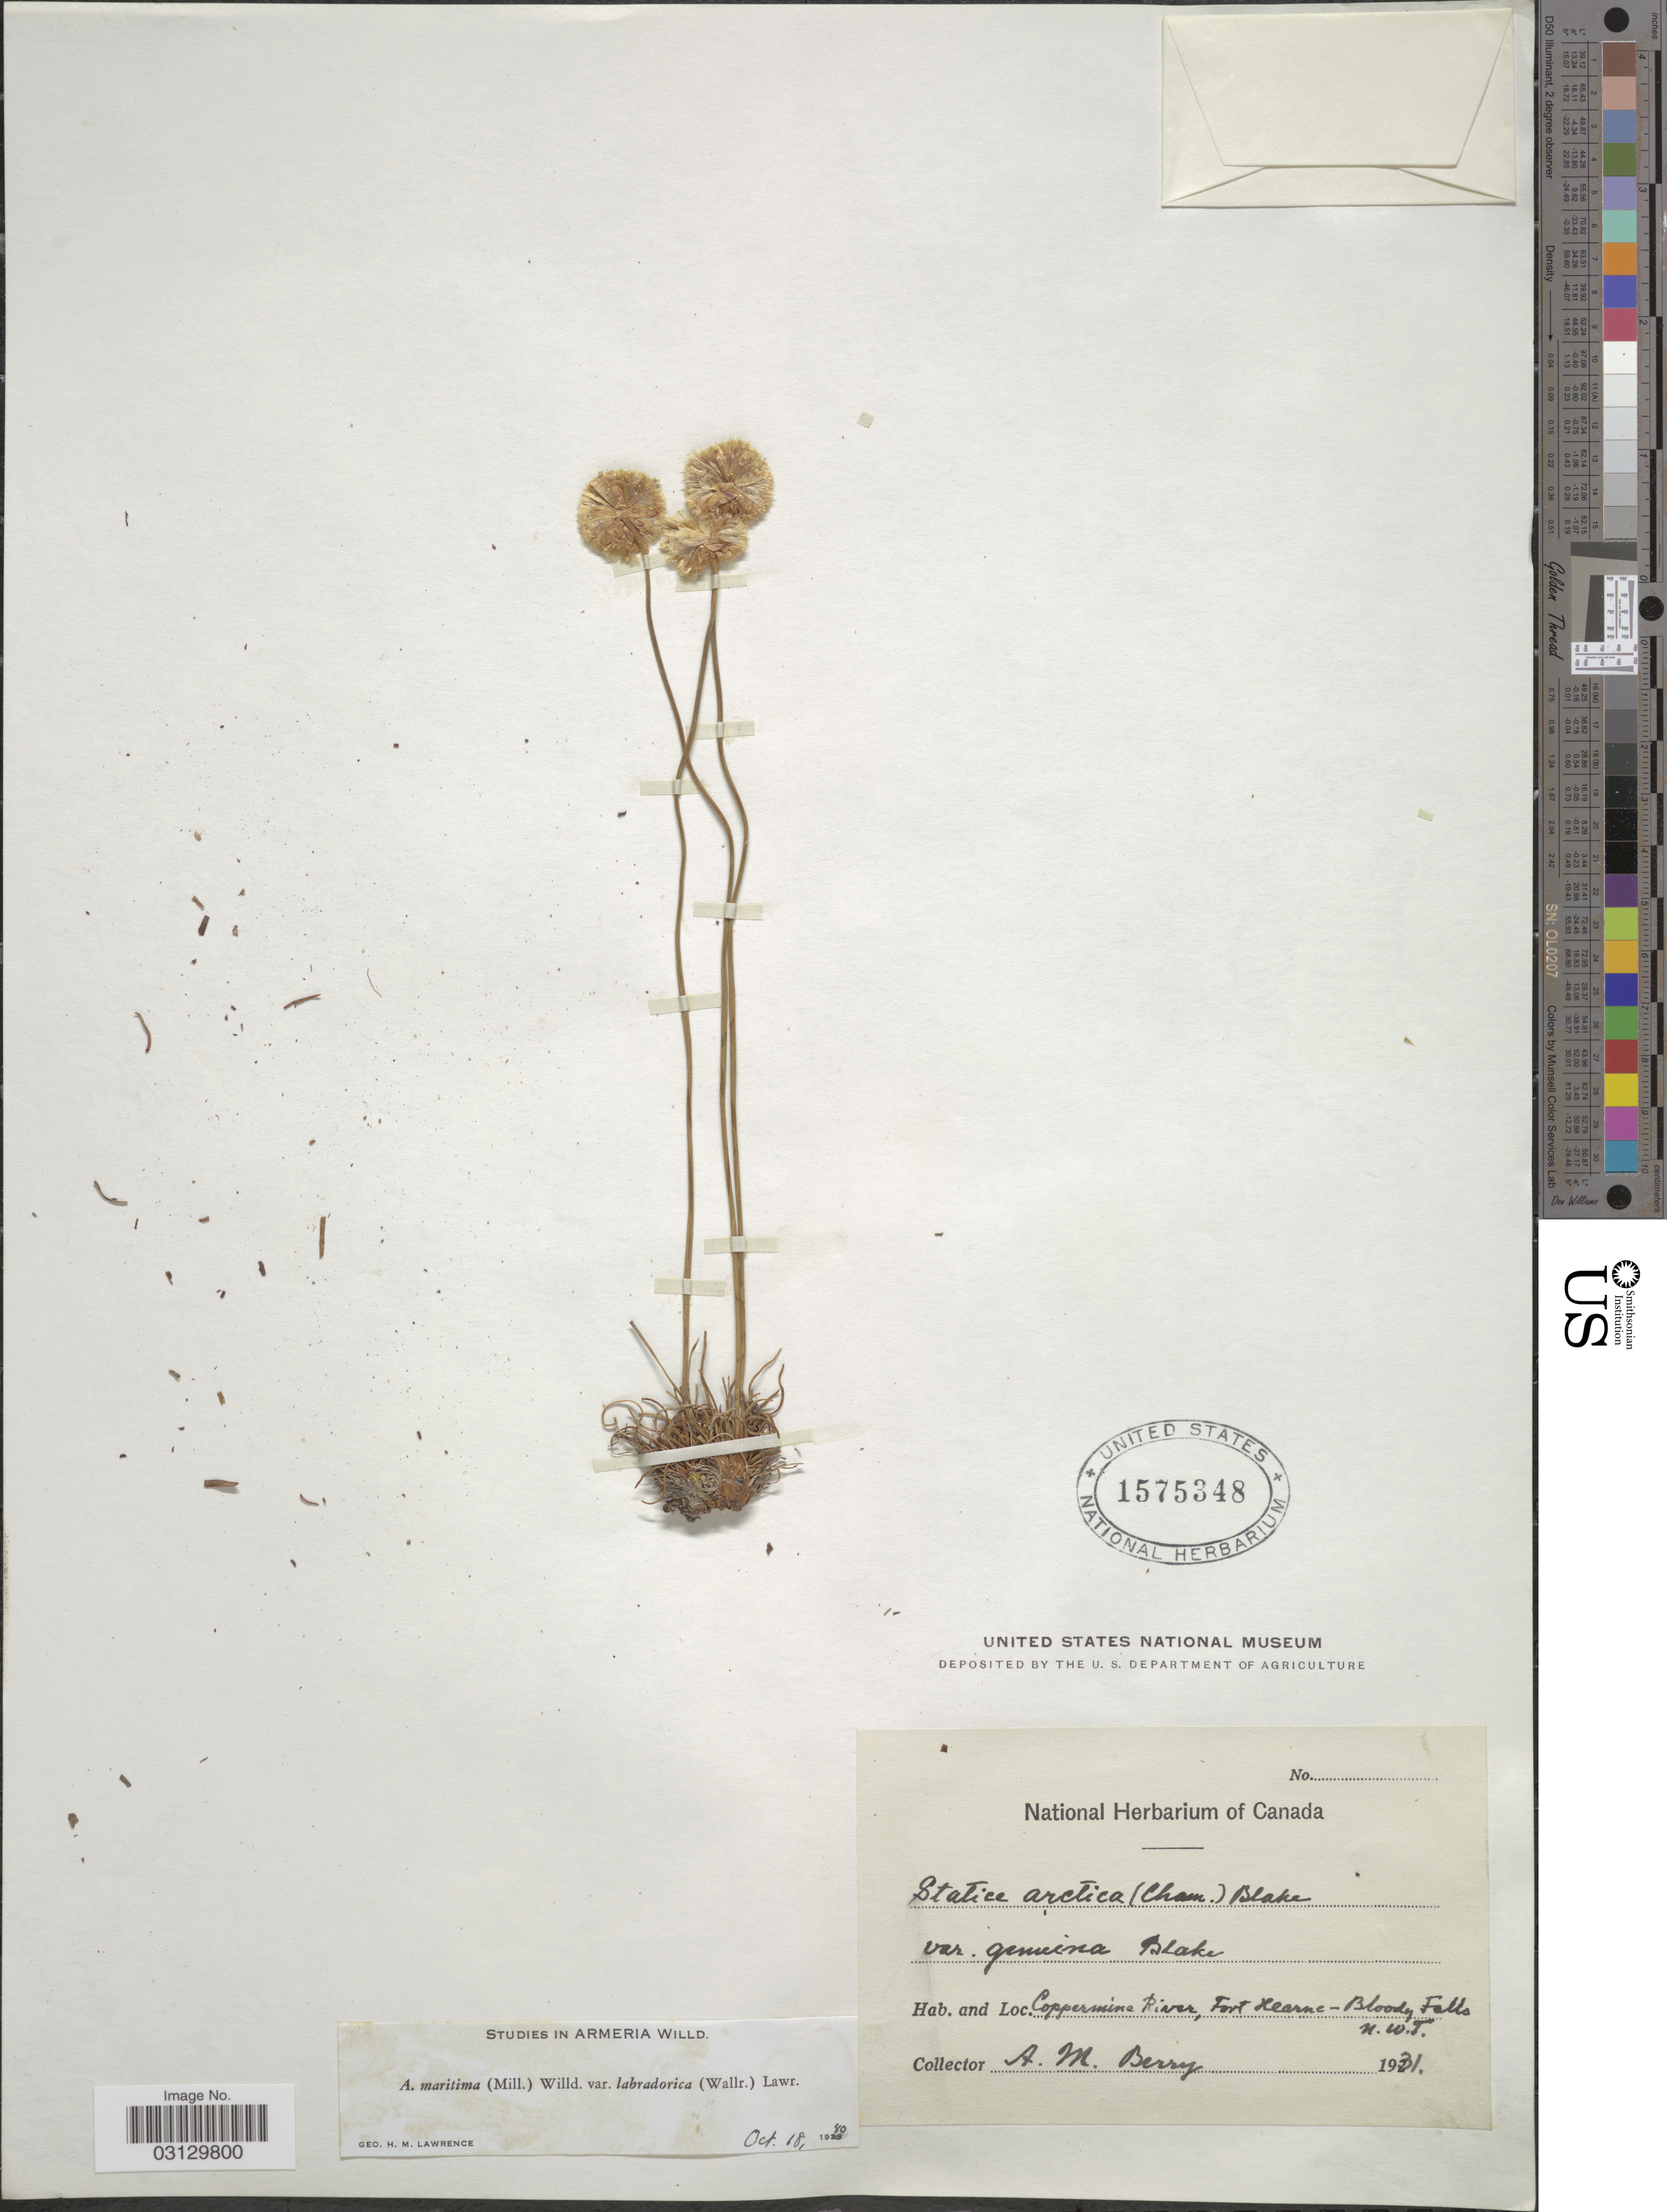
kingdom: Plantae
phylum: Tracheophyta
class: Magnoliopsida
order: Caryophyllales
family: Plumbaginaceae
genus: Armeria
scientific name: Armeria maritima subsp. sibirica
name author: (Turcz. ex Boiss.) Nyman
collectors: A. Berry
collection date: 1931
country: Canada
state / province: Northwest Territories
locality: Coppermine River, Fort Hearne - Bloody Falls.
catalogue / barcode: US 1575348